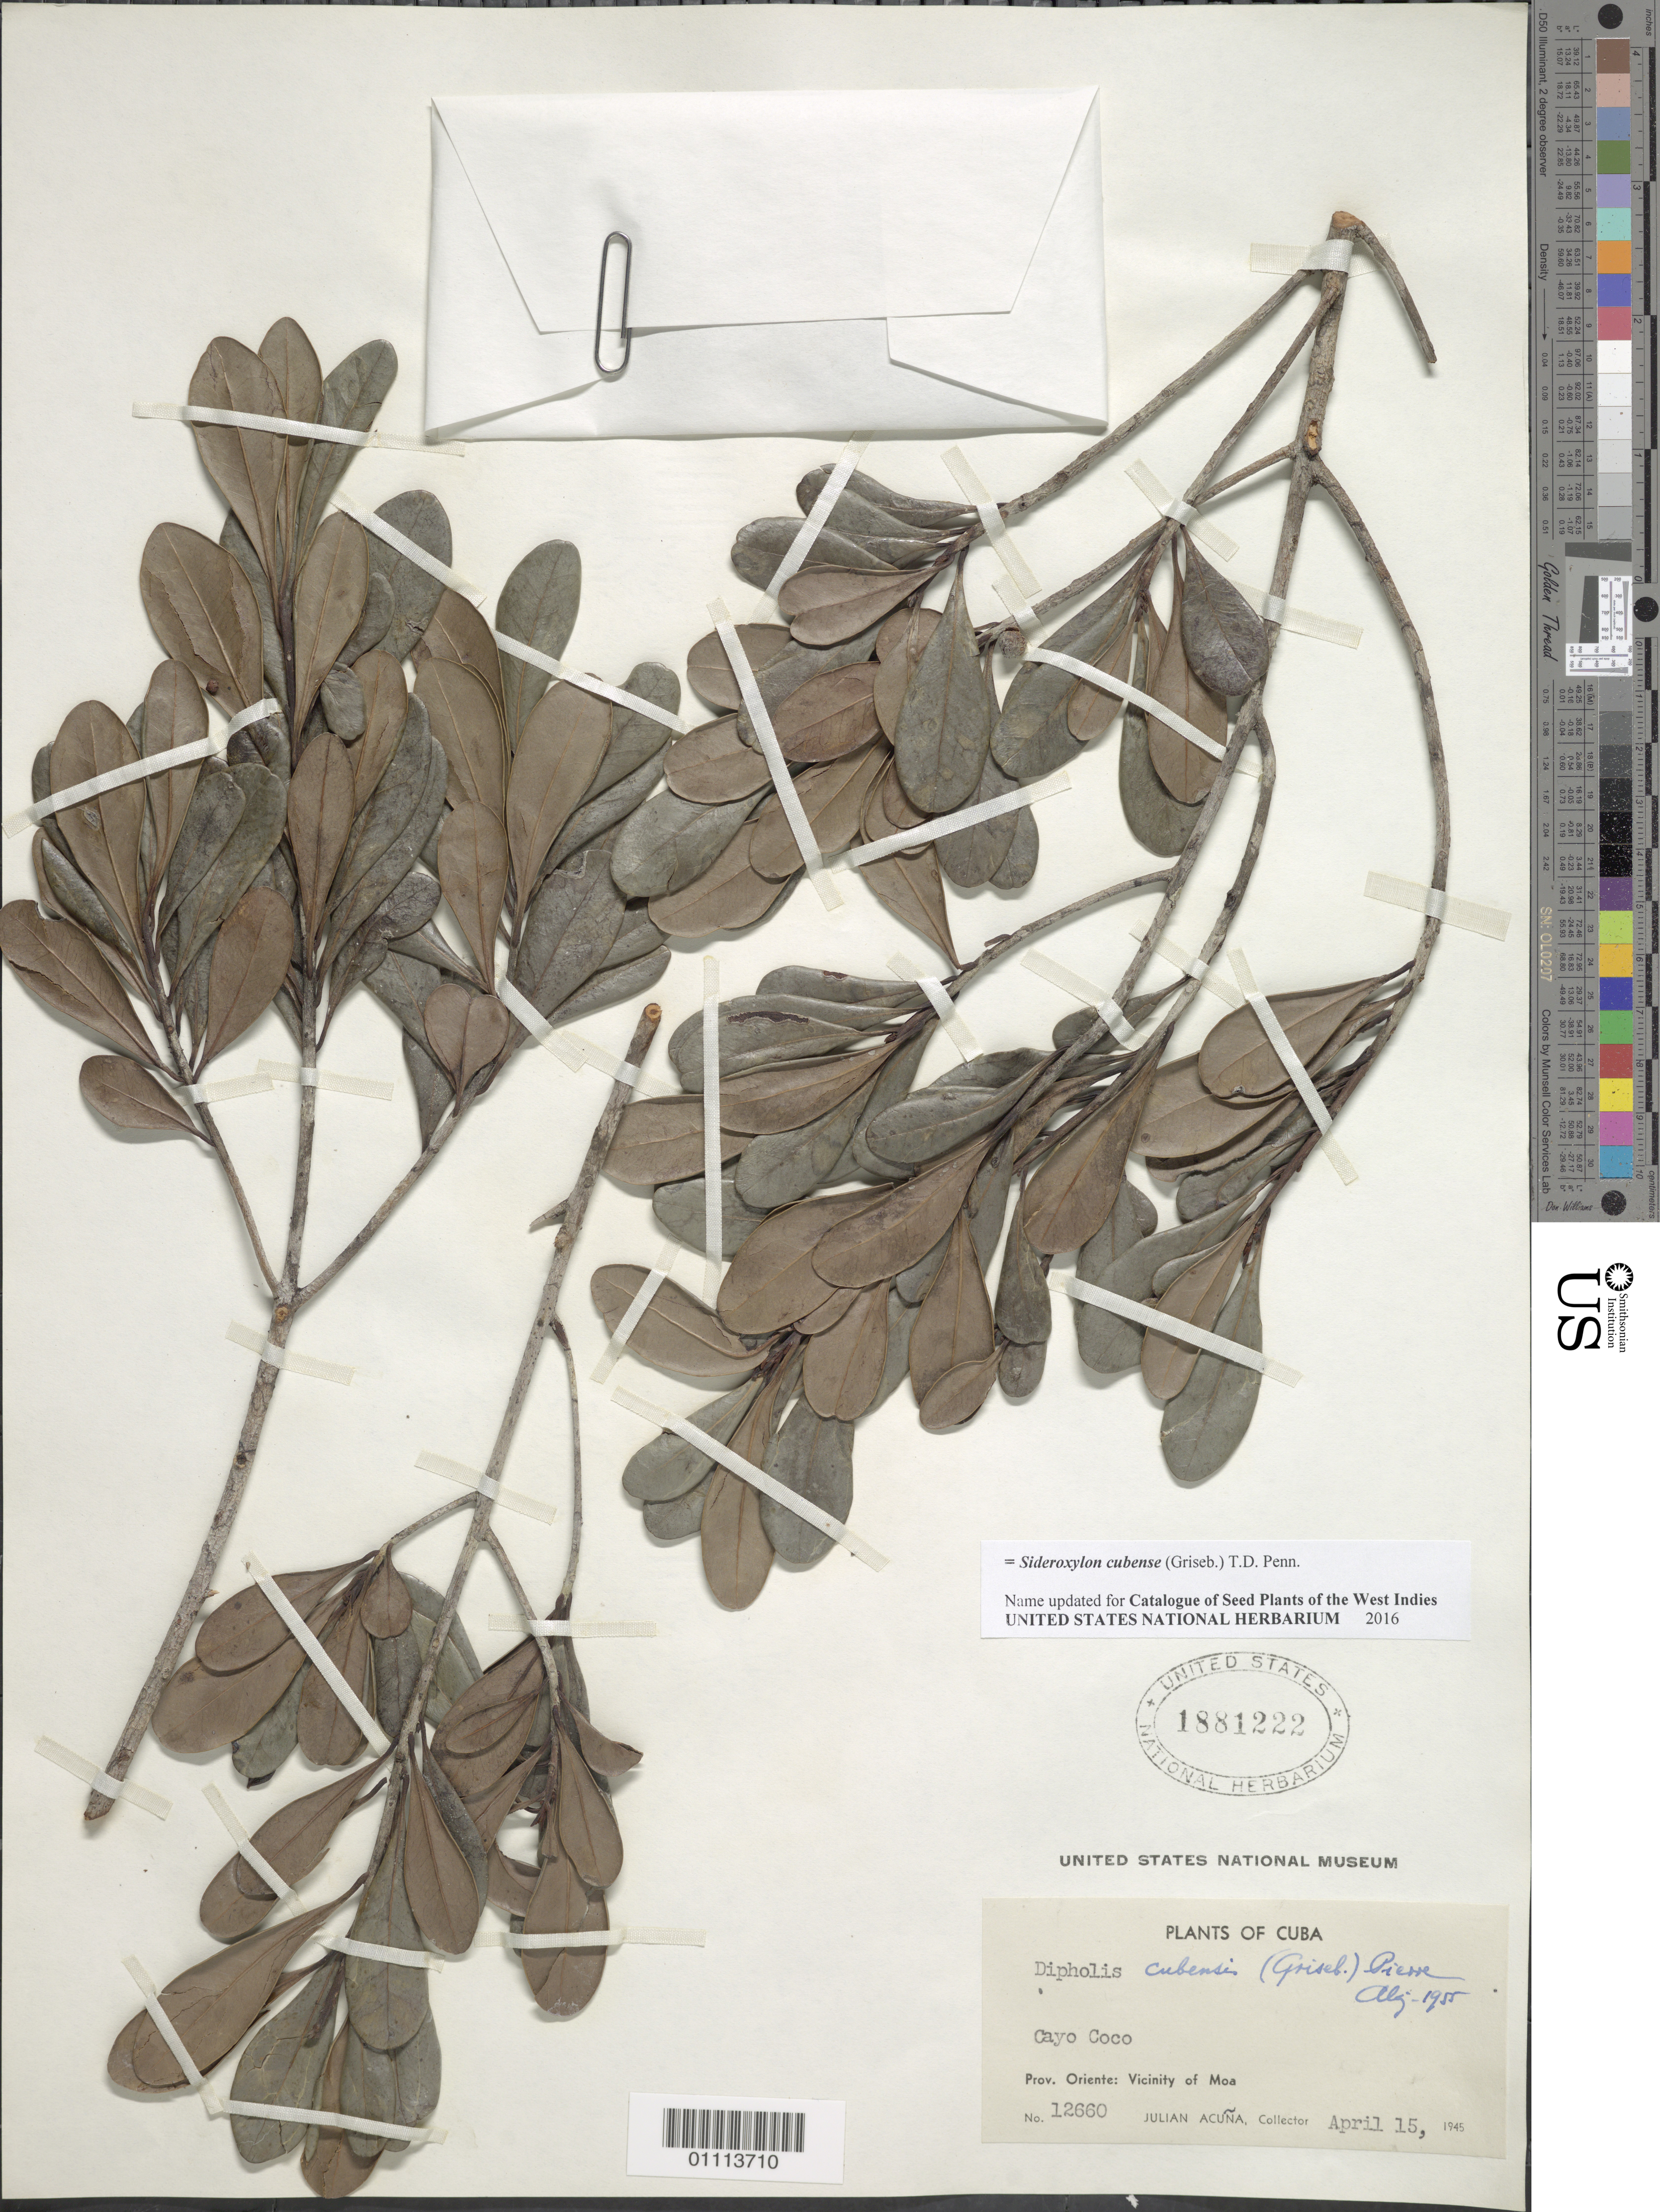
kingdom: Plantae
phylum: Tracheophyta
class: Magnoliopsida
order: Ericales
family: Sapotaceae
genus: Dipholis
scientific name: Dipholis cubensis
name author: (Griseb.) Pierre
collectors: J. Acuña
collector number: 12660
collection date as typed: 15 Apr 1945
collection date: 1945-04-15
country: Cuba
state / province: Holguín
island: Cuba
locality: Cayo Coco, Moa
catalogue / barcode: US 1881222